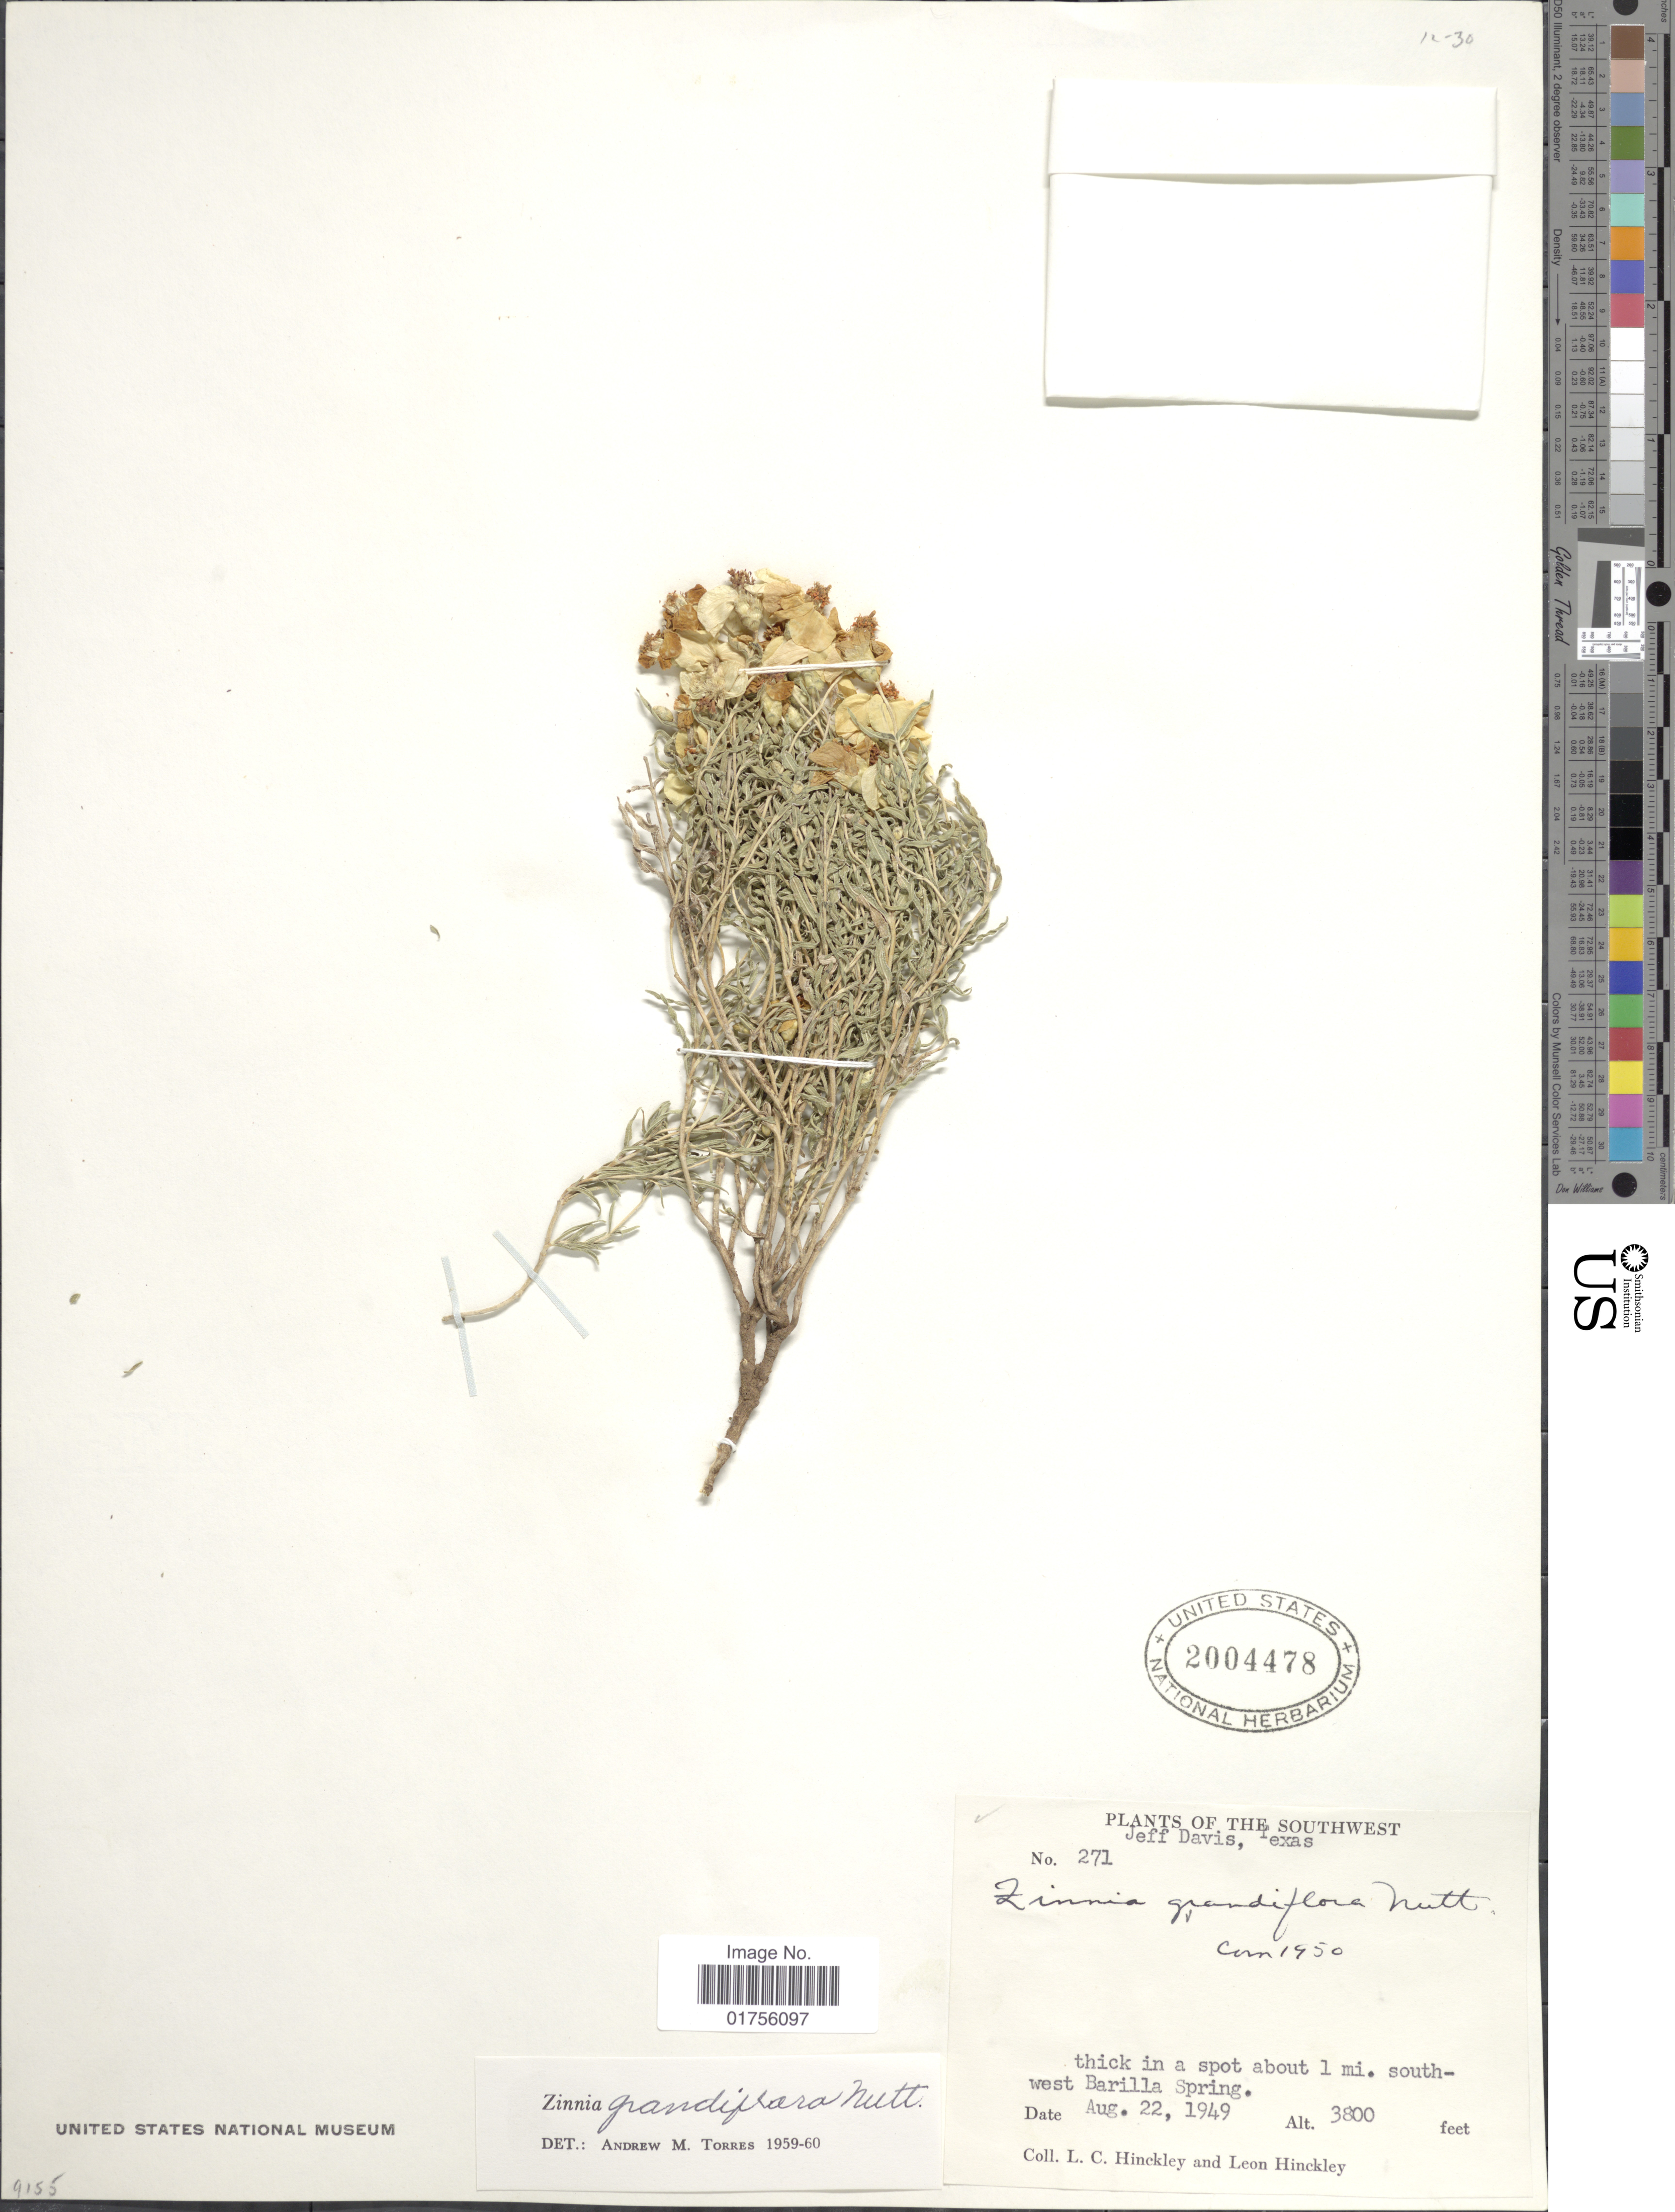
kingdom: Plantae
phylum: Tracheophyta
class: Magnoliopsida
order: Asterales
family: Asteraceae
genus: Zinnia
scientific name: Zinnia grandiflora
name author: Nutt.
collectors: L. Hinckley & L. Hinckley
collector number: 271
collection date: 1949-08-22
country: United States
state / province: Texas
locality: Jeff Davis, Texas, The Southwest, about 1 mi. southwest Barilla Spring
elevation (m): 1158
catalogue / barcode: US 2004478